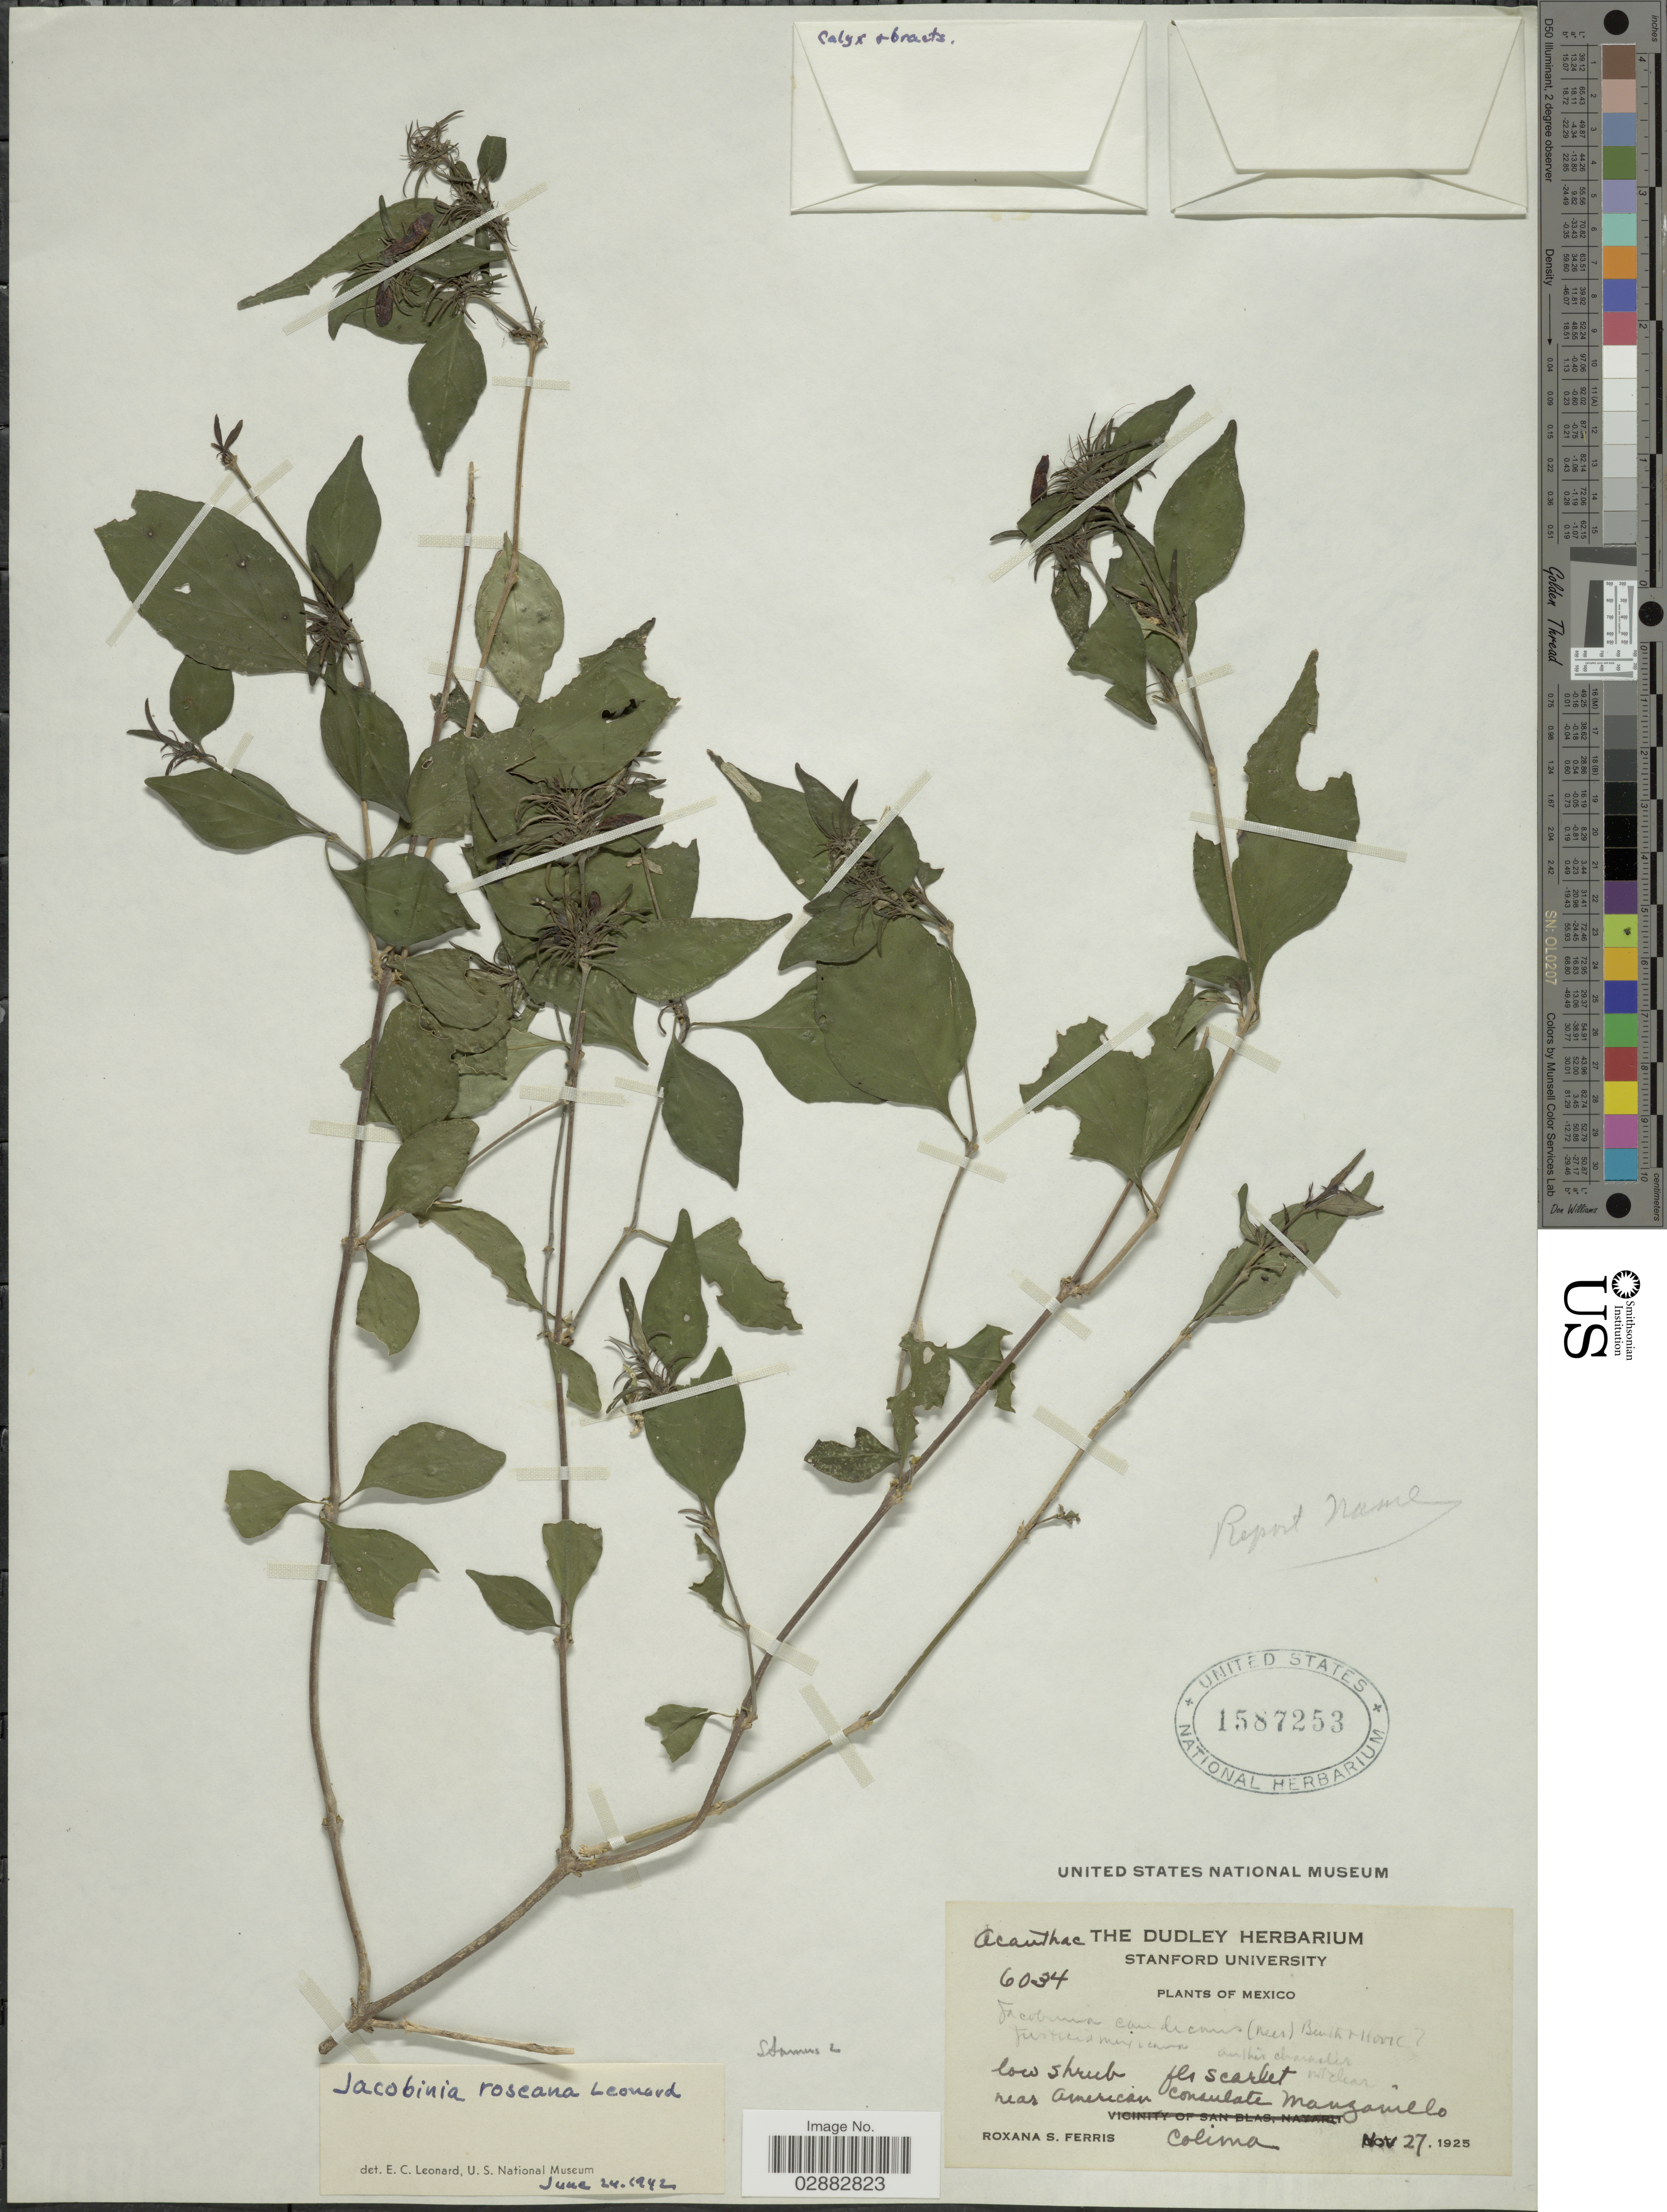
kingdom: Plantae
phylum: Tracheophyta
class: Magnoliopsida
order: Lamiales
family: Acanthaceae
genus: Jacobinia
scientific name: Jacobinia roseana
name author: Leonard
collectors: R. S. Ferris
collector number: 6034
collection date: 1925-11-27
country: Mexico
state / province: Colima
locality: Near American Consulate Manzanillo.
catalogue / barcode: US 1587253